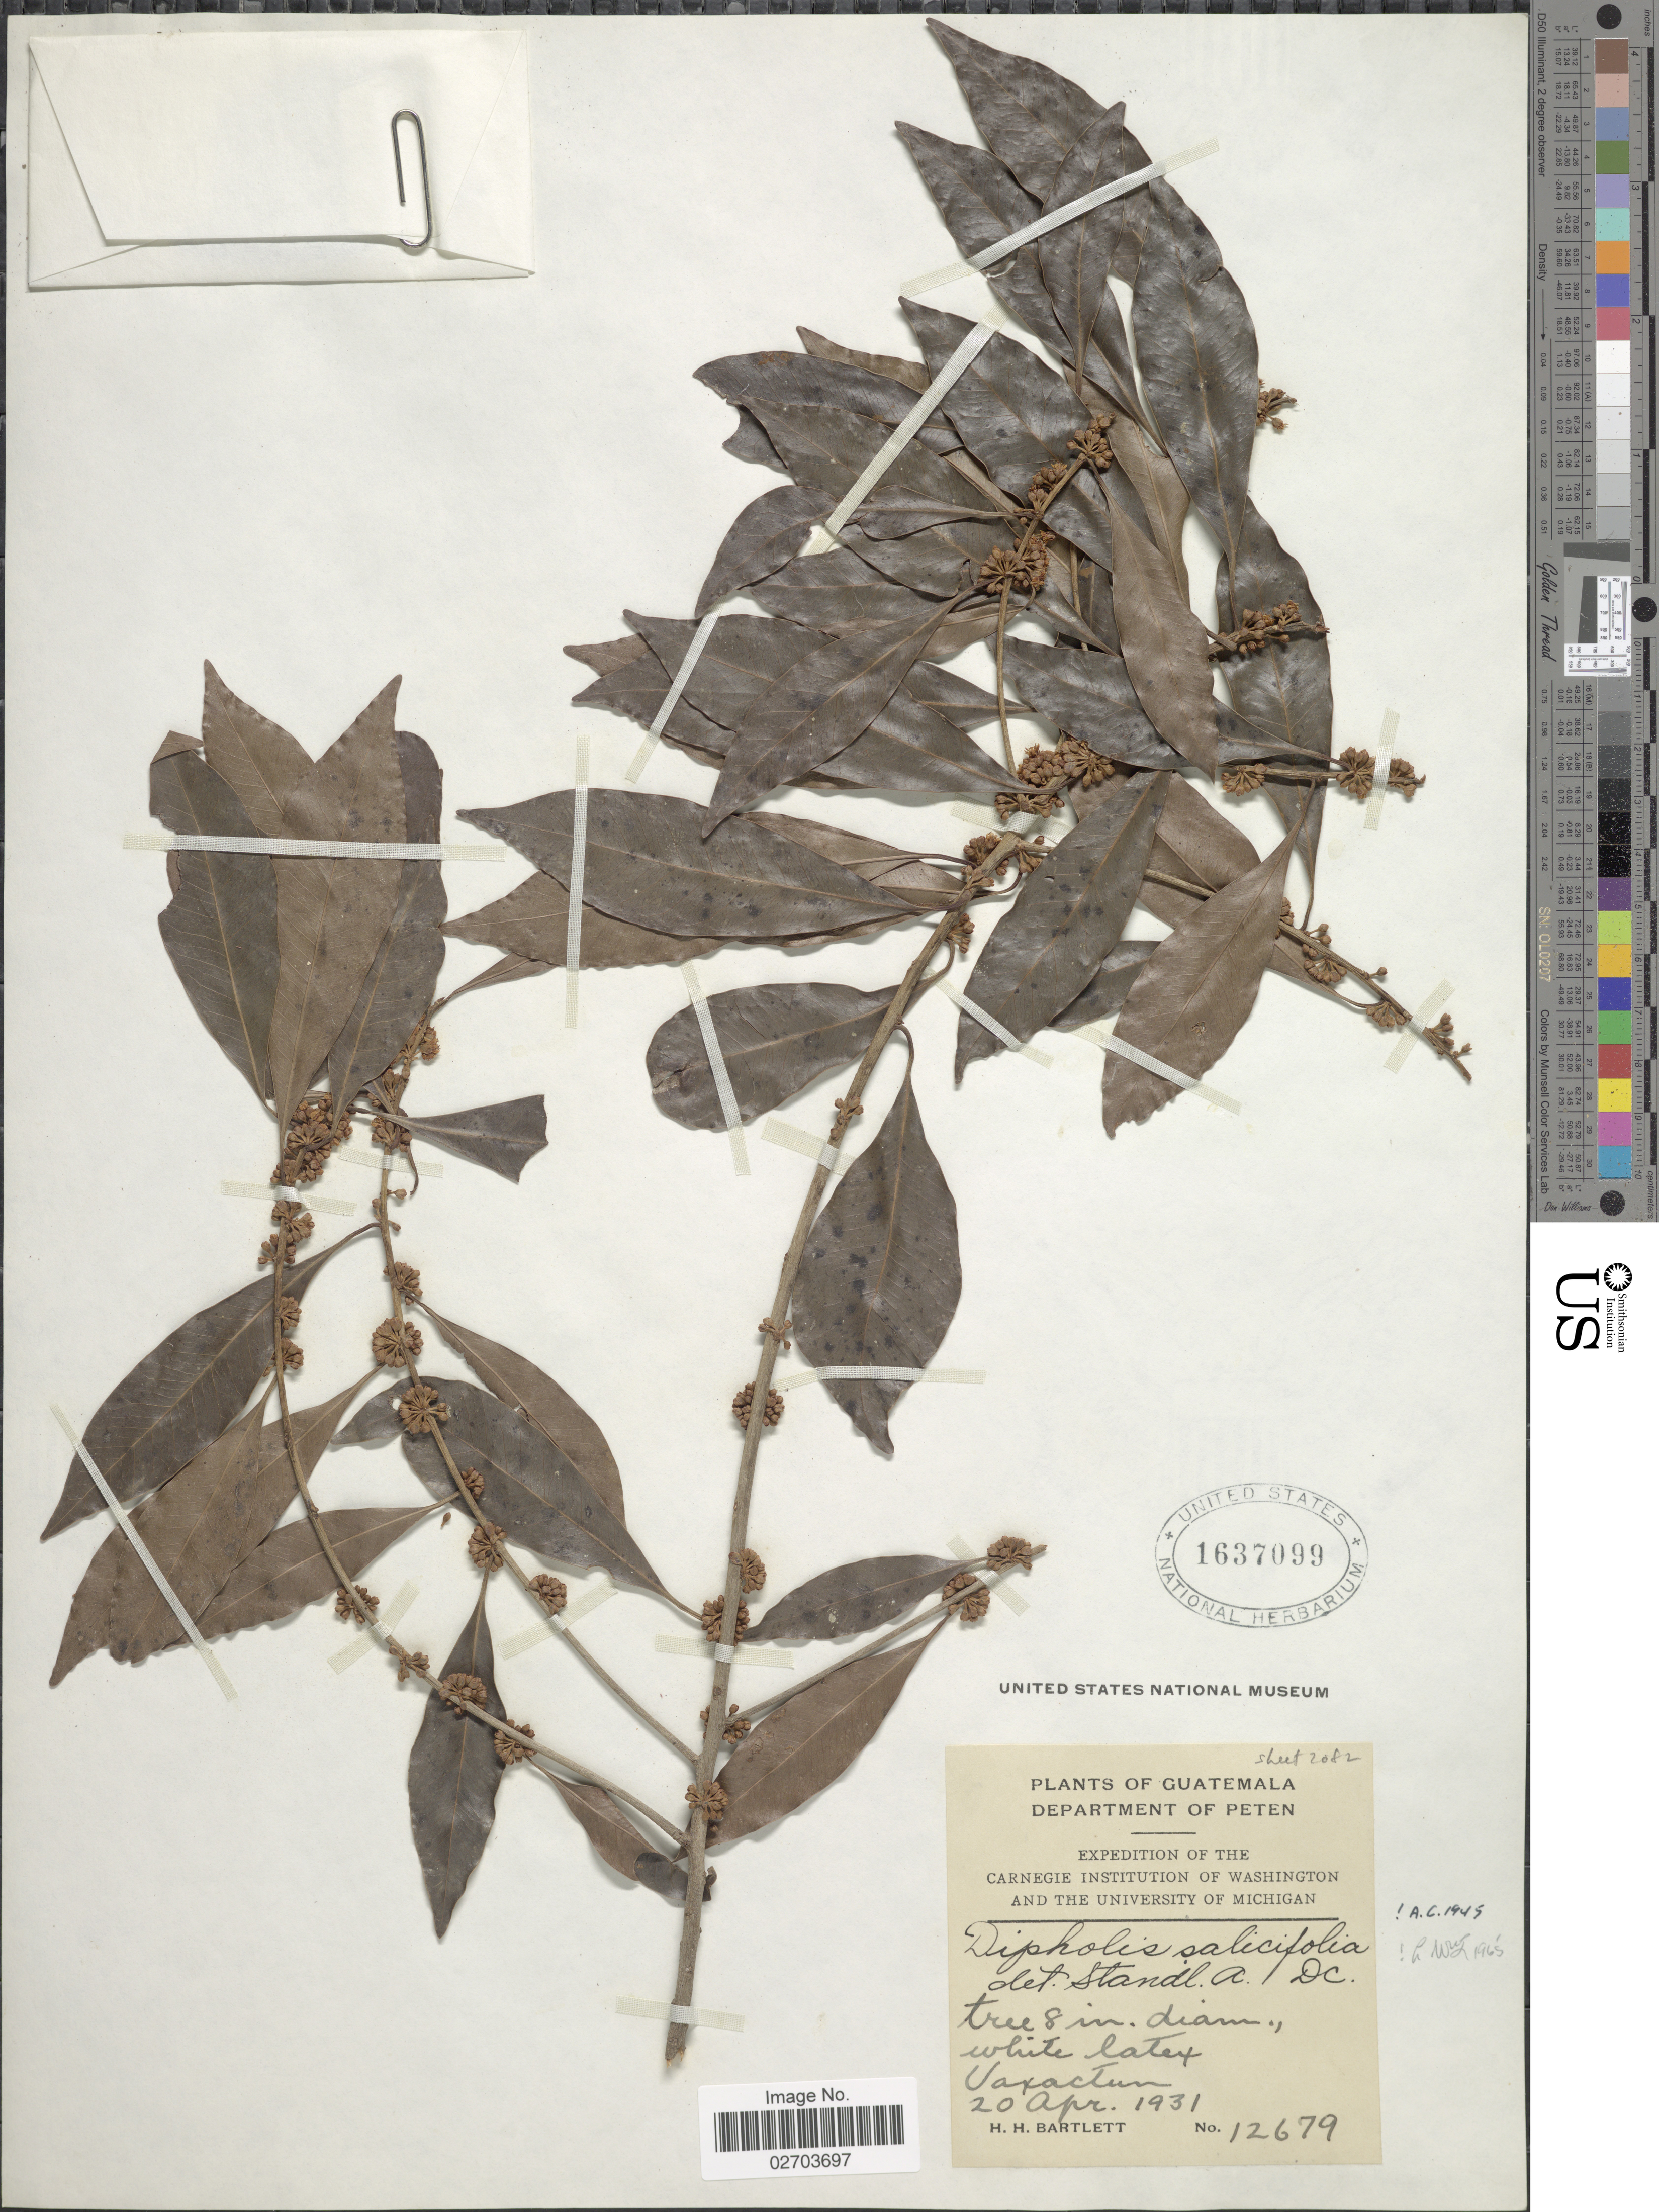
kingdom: Plantae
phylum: Tracheophyta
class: Magnoliopsida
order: Ericales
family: Sapotaceae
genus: Sideroxylon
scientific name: Sideroxylon salicifolium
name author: (L.) Lam.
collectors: H. H. Bartlett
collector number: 12679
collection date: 1931-04-20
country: Guatemala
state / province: El Petén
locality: Uaxactun.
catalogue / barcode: US 1637099